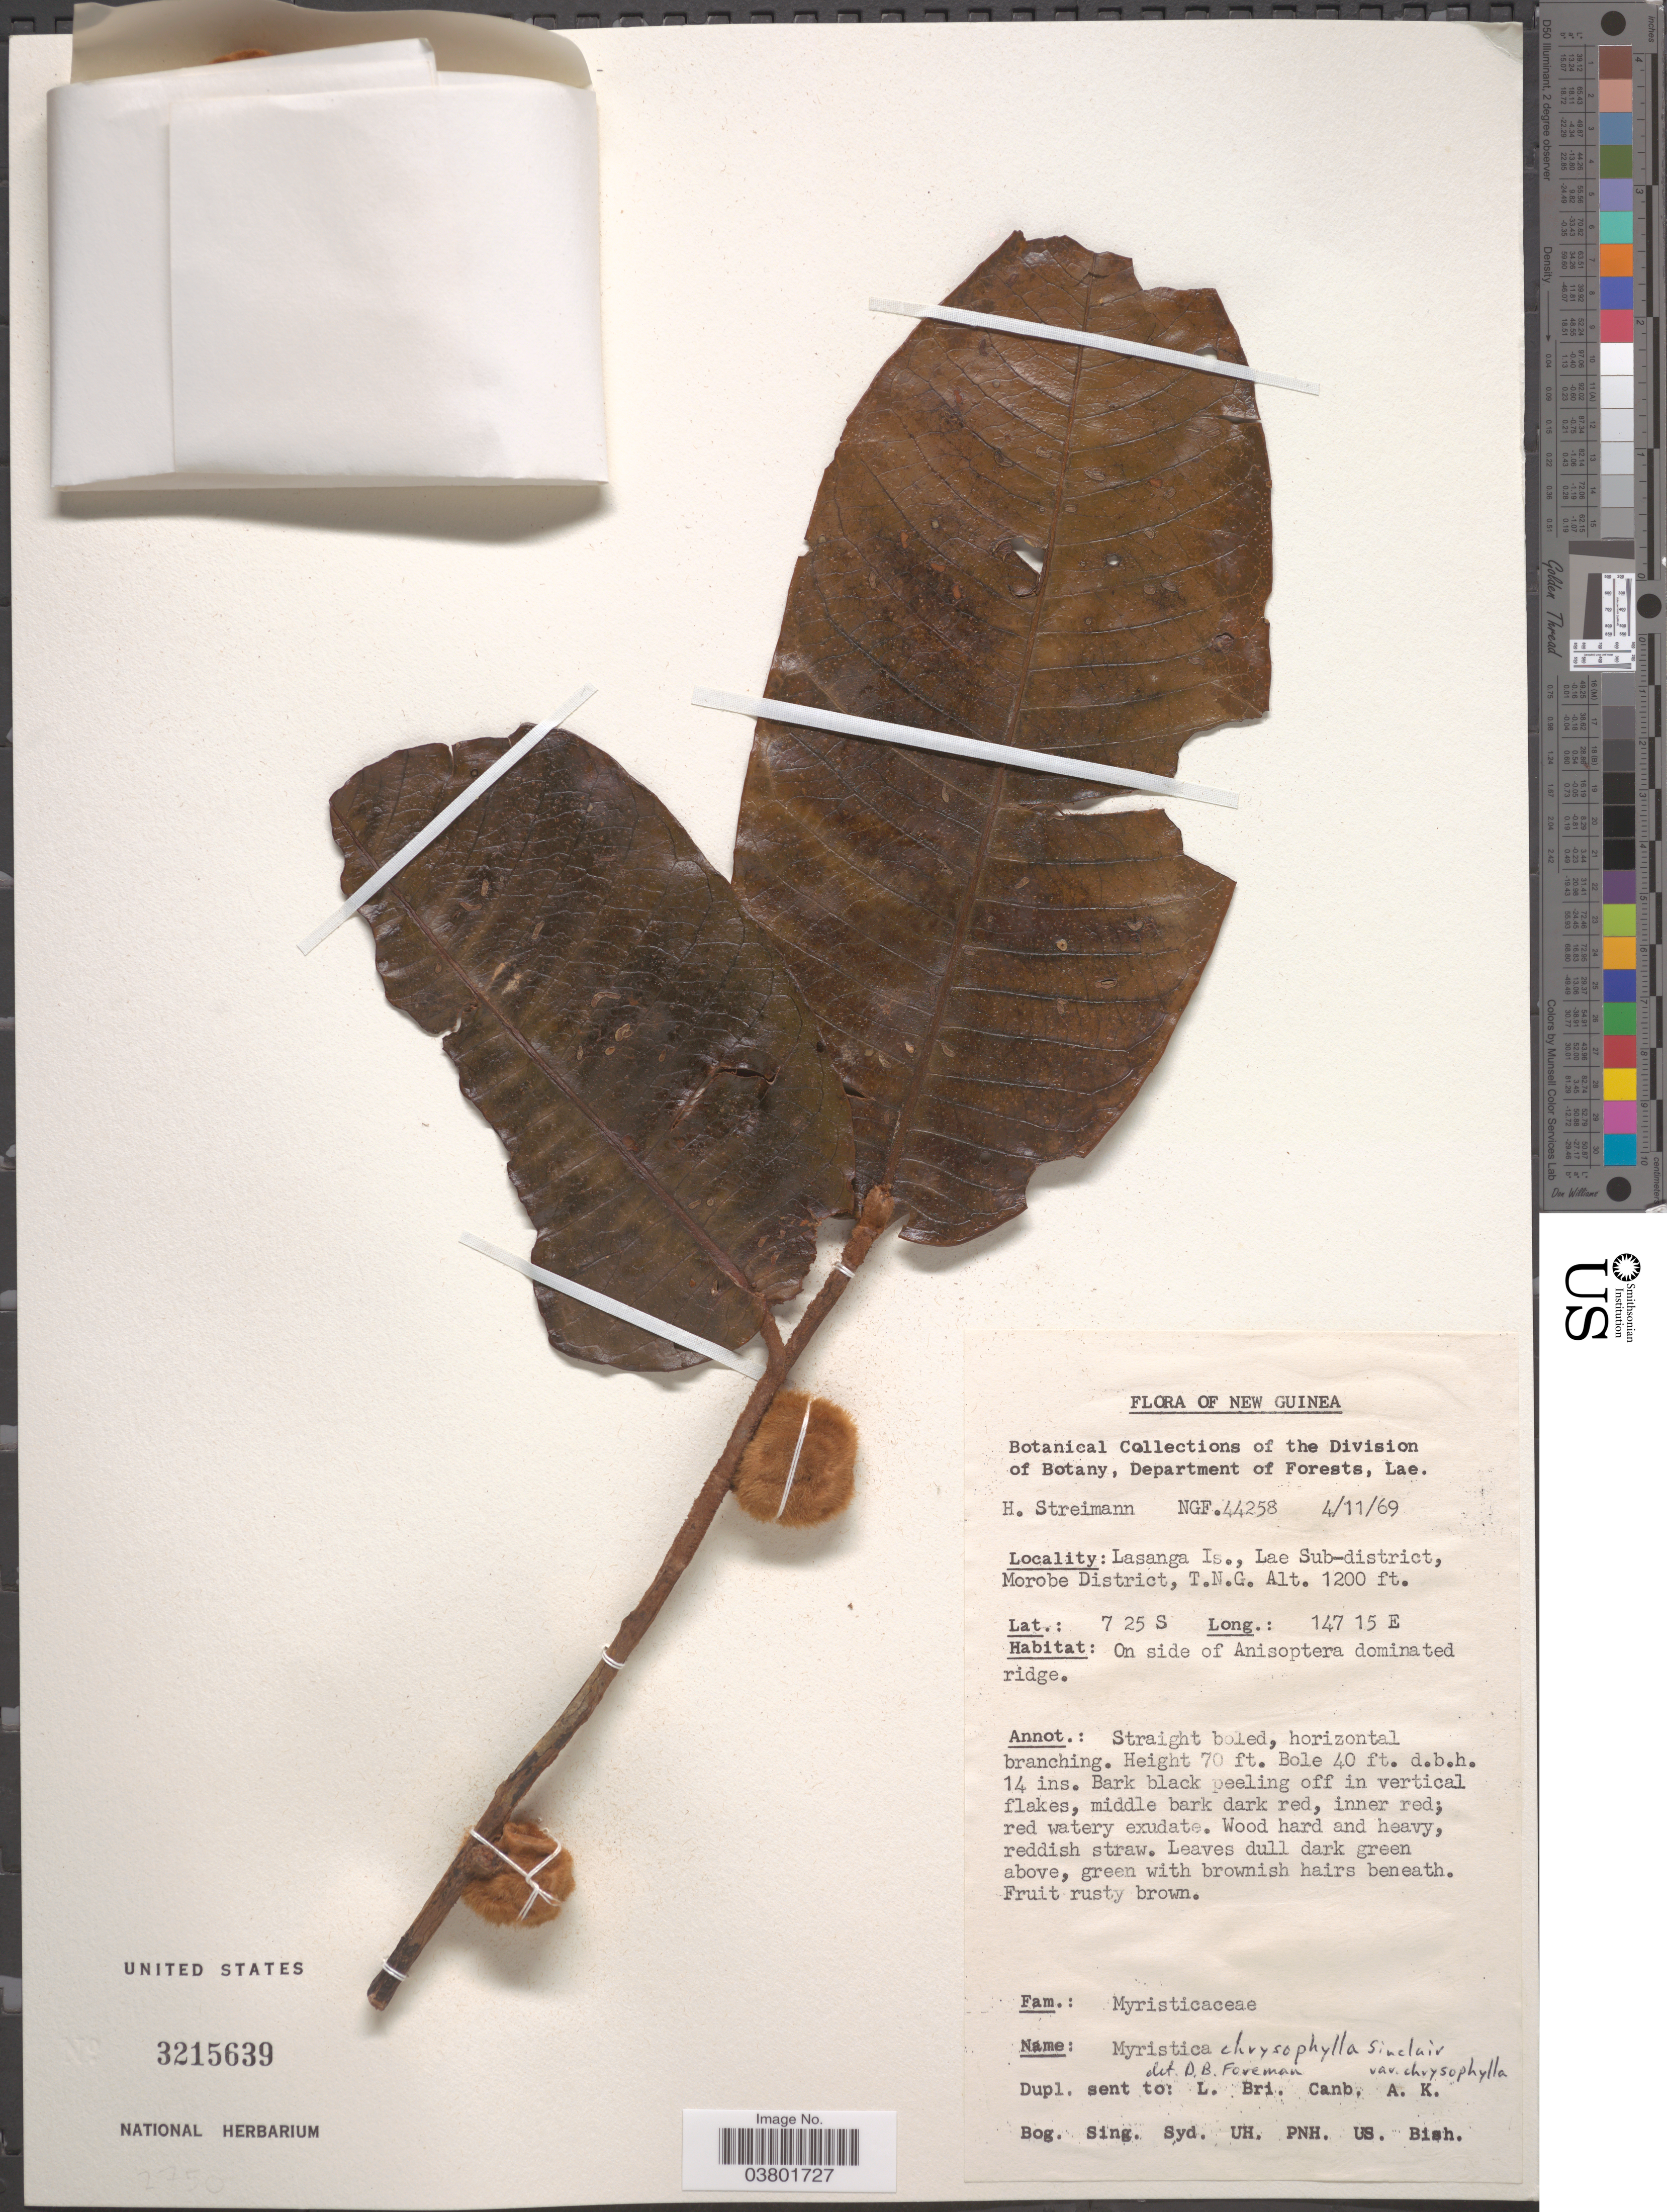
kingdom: Plantae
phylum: Tracheophyta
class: Magnoliopsida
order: Magnoliales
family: Myristicaceae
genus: Myristica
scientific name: Myristica chrysophylla var. chrysophylla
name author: J. Sinclair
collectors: H. Streimann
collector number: NGF44258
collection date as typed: Transcribed d/m/y: 4/11/69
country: Papua New Guinea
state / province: Morobe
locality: New Guinea. Lasanga Is., Lae Sub-district, Morobe District, T.N.G.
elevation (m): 366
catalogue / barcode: US 3215639